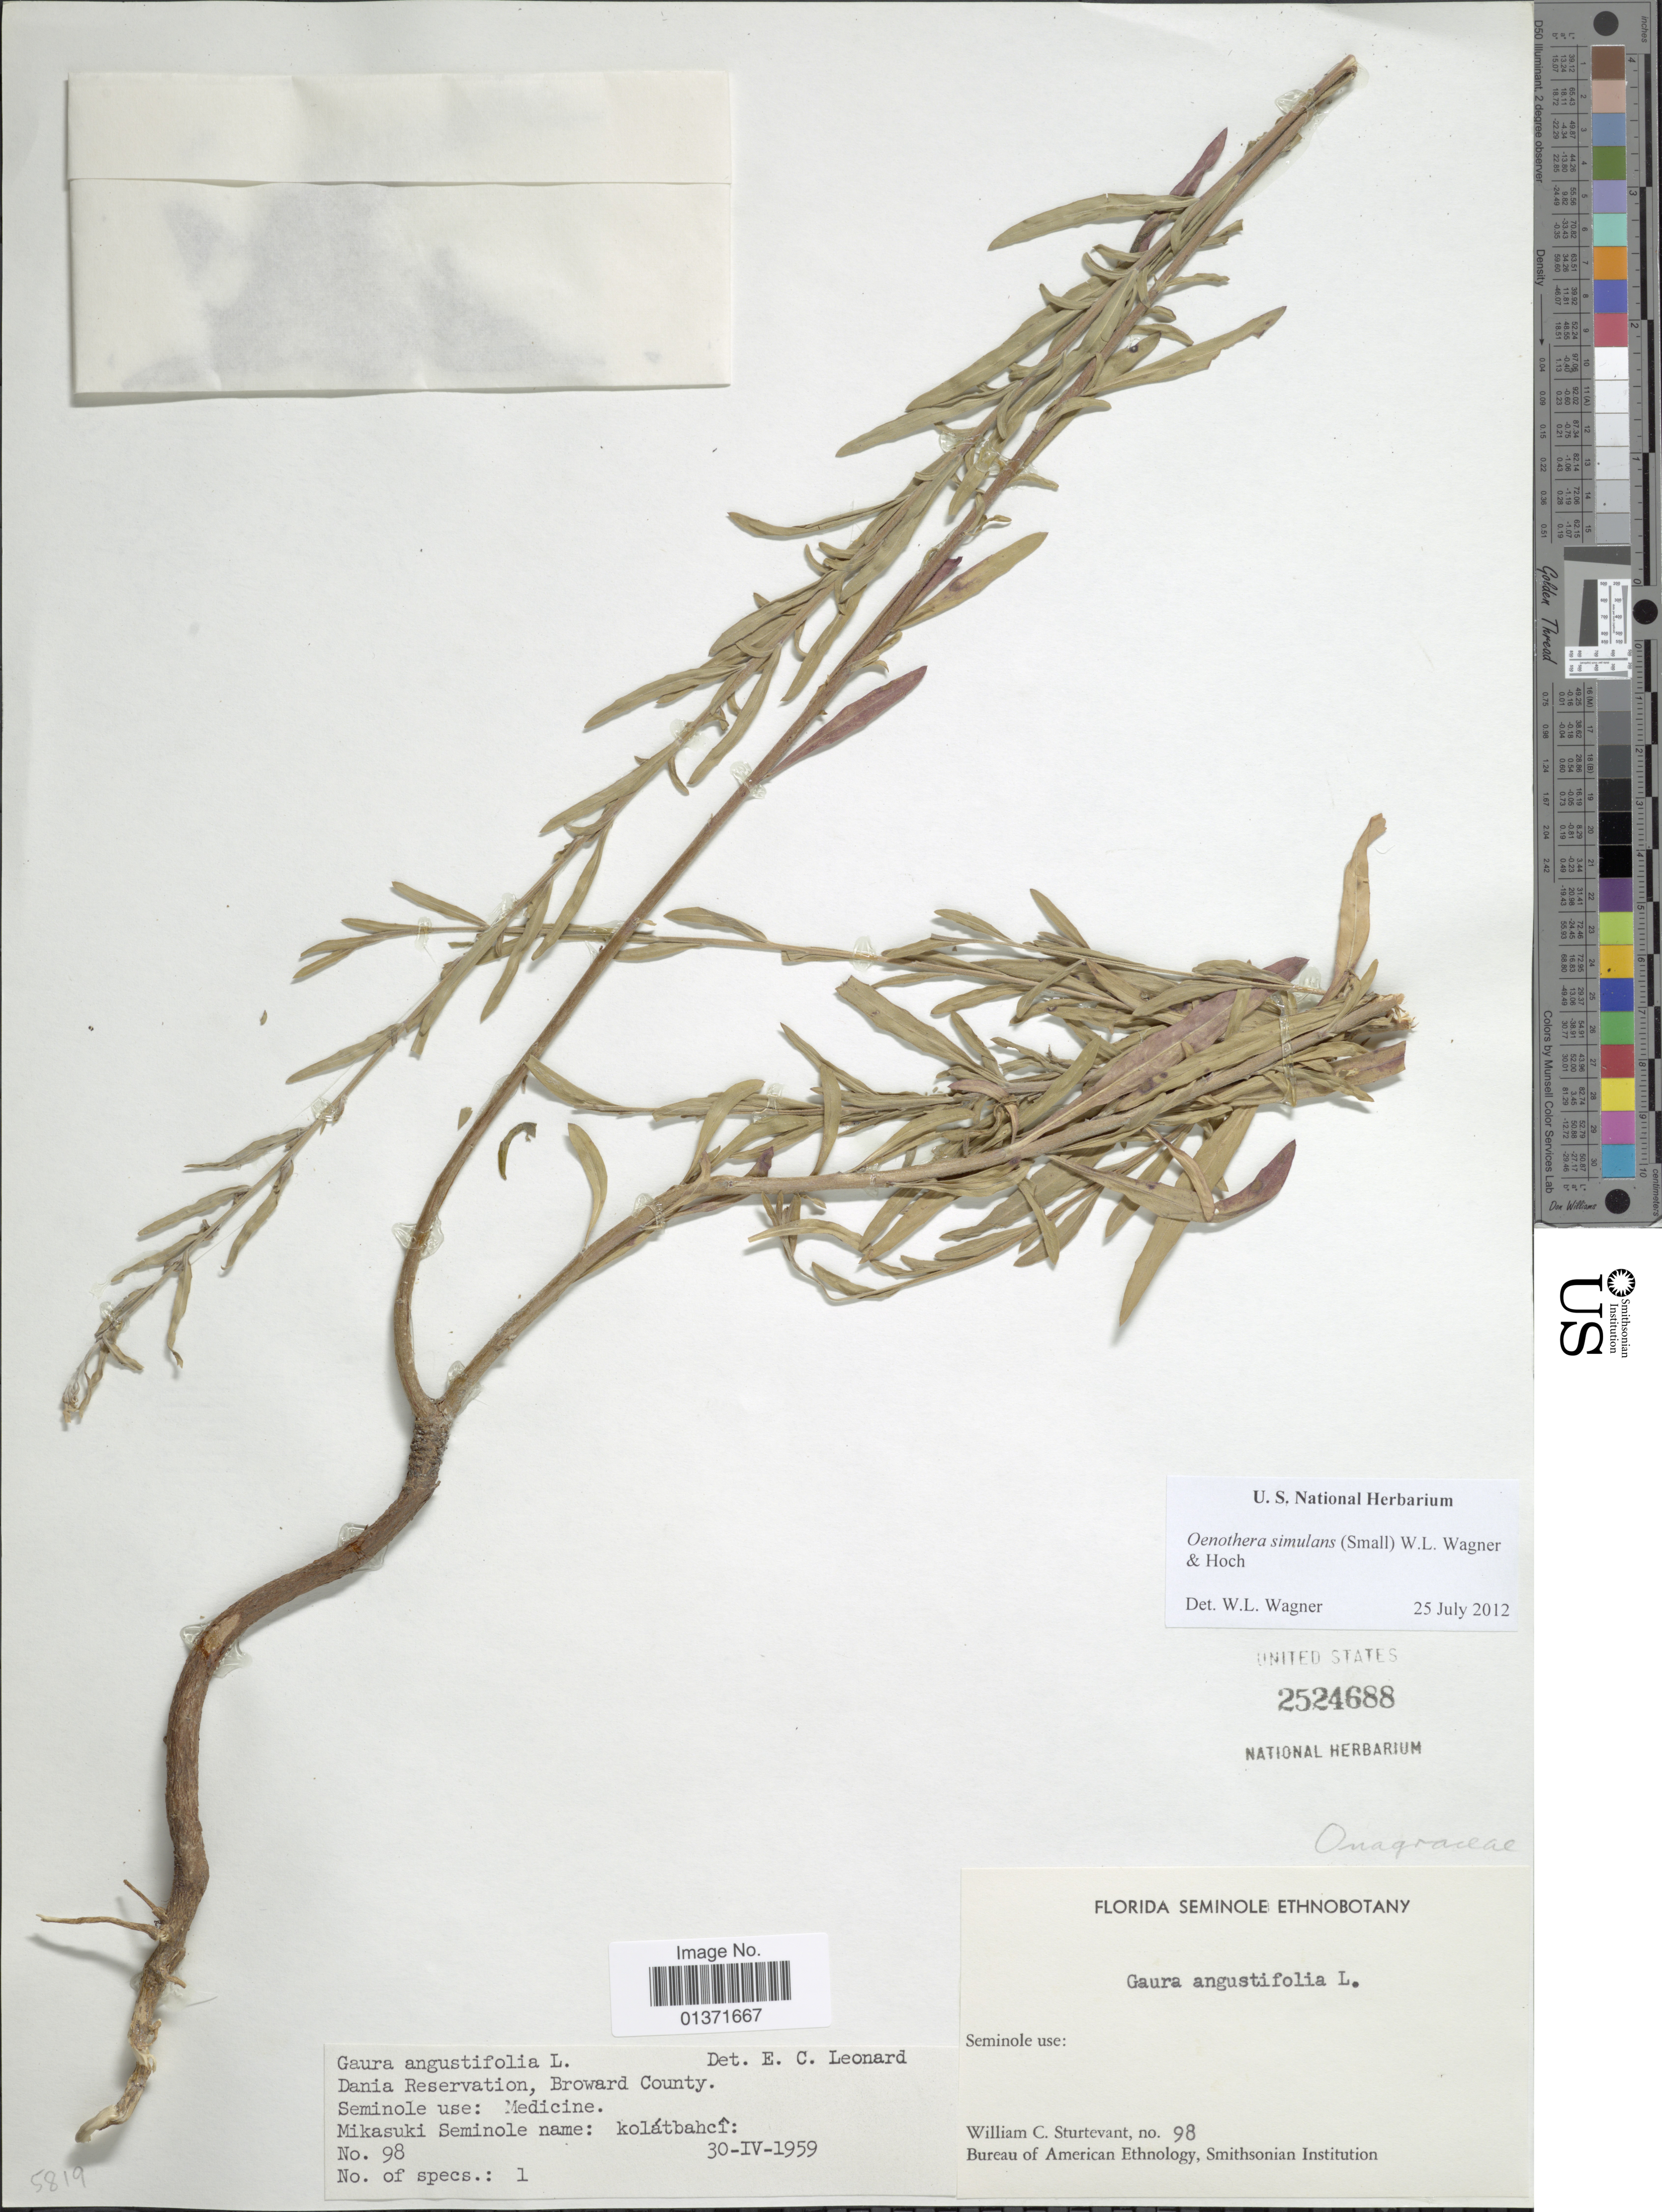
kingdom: Plantae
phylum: Tracheophyta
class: Magnoliopsida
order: Myrtales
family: Onagraceae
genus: Oenothera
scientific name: Oenothera simulans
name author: Michx.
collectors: W. Sturtevant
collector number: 98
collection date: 1959-04-30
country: United States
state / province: Florida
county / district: Broward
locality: Dania Reservation, Broward County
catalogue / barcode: US 2524688